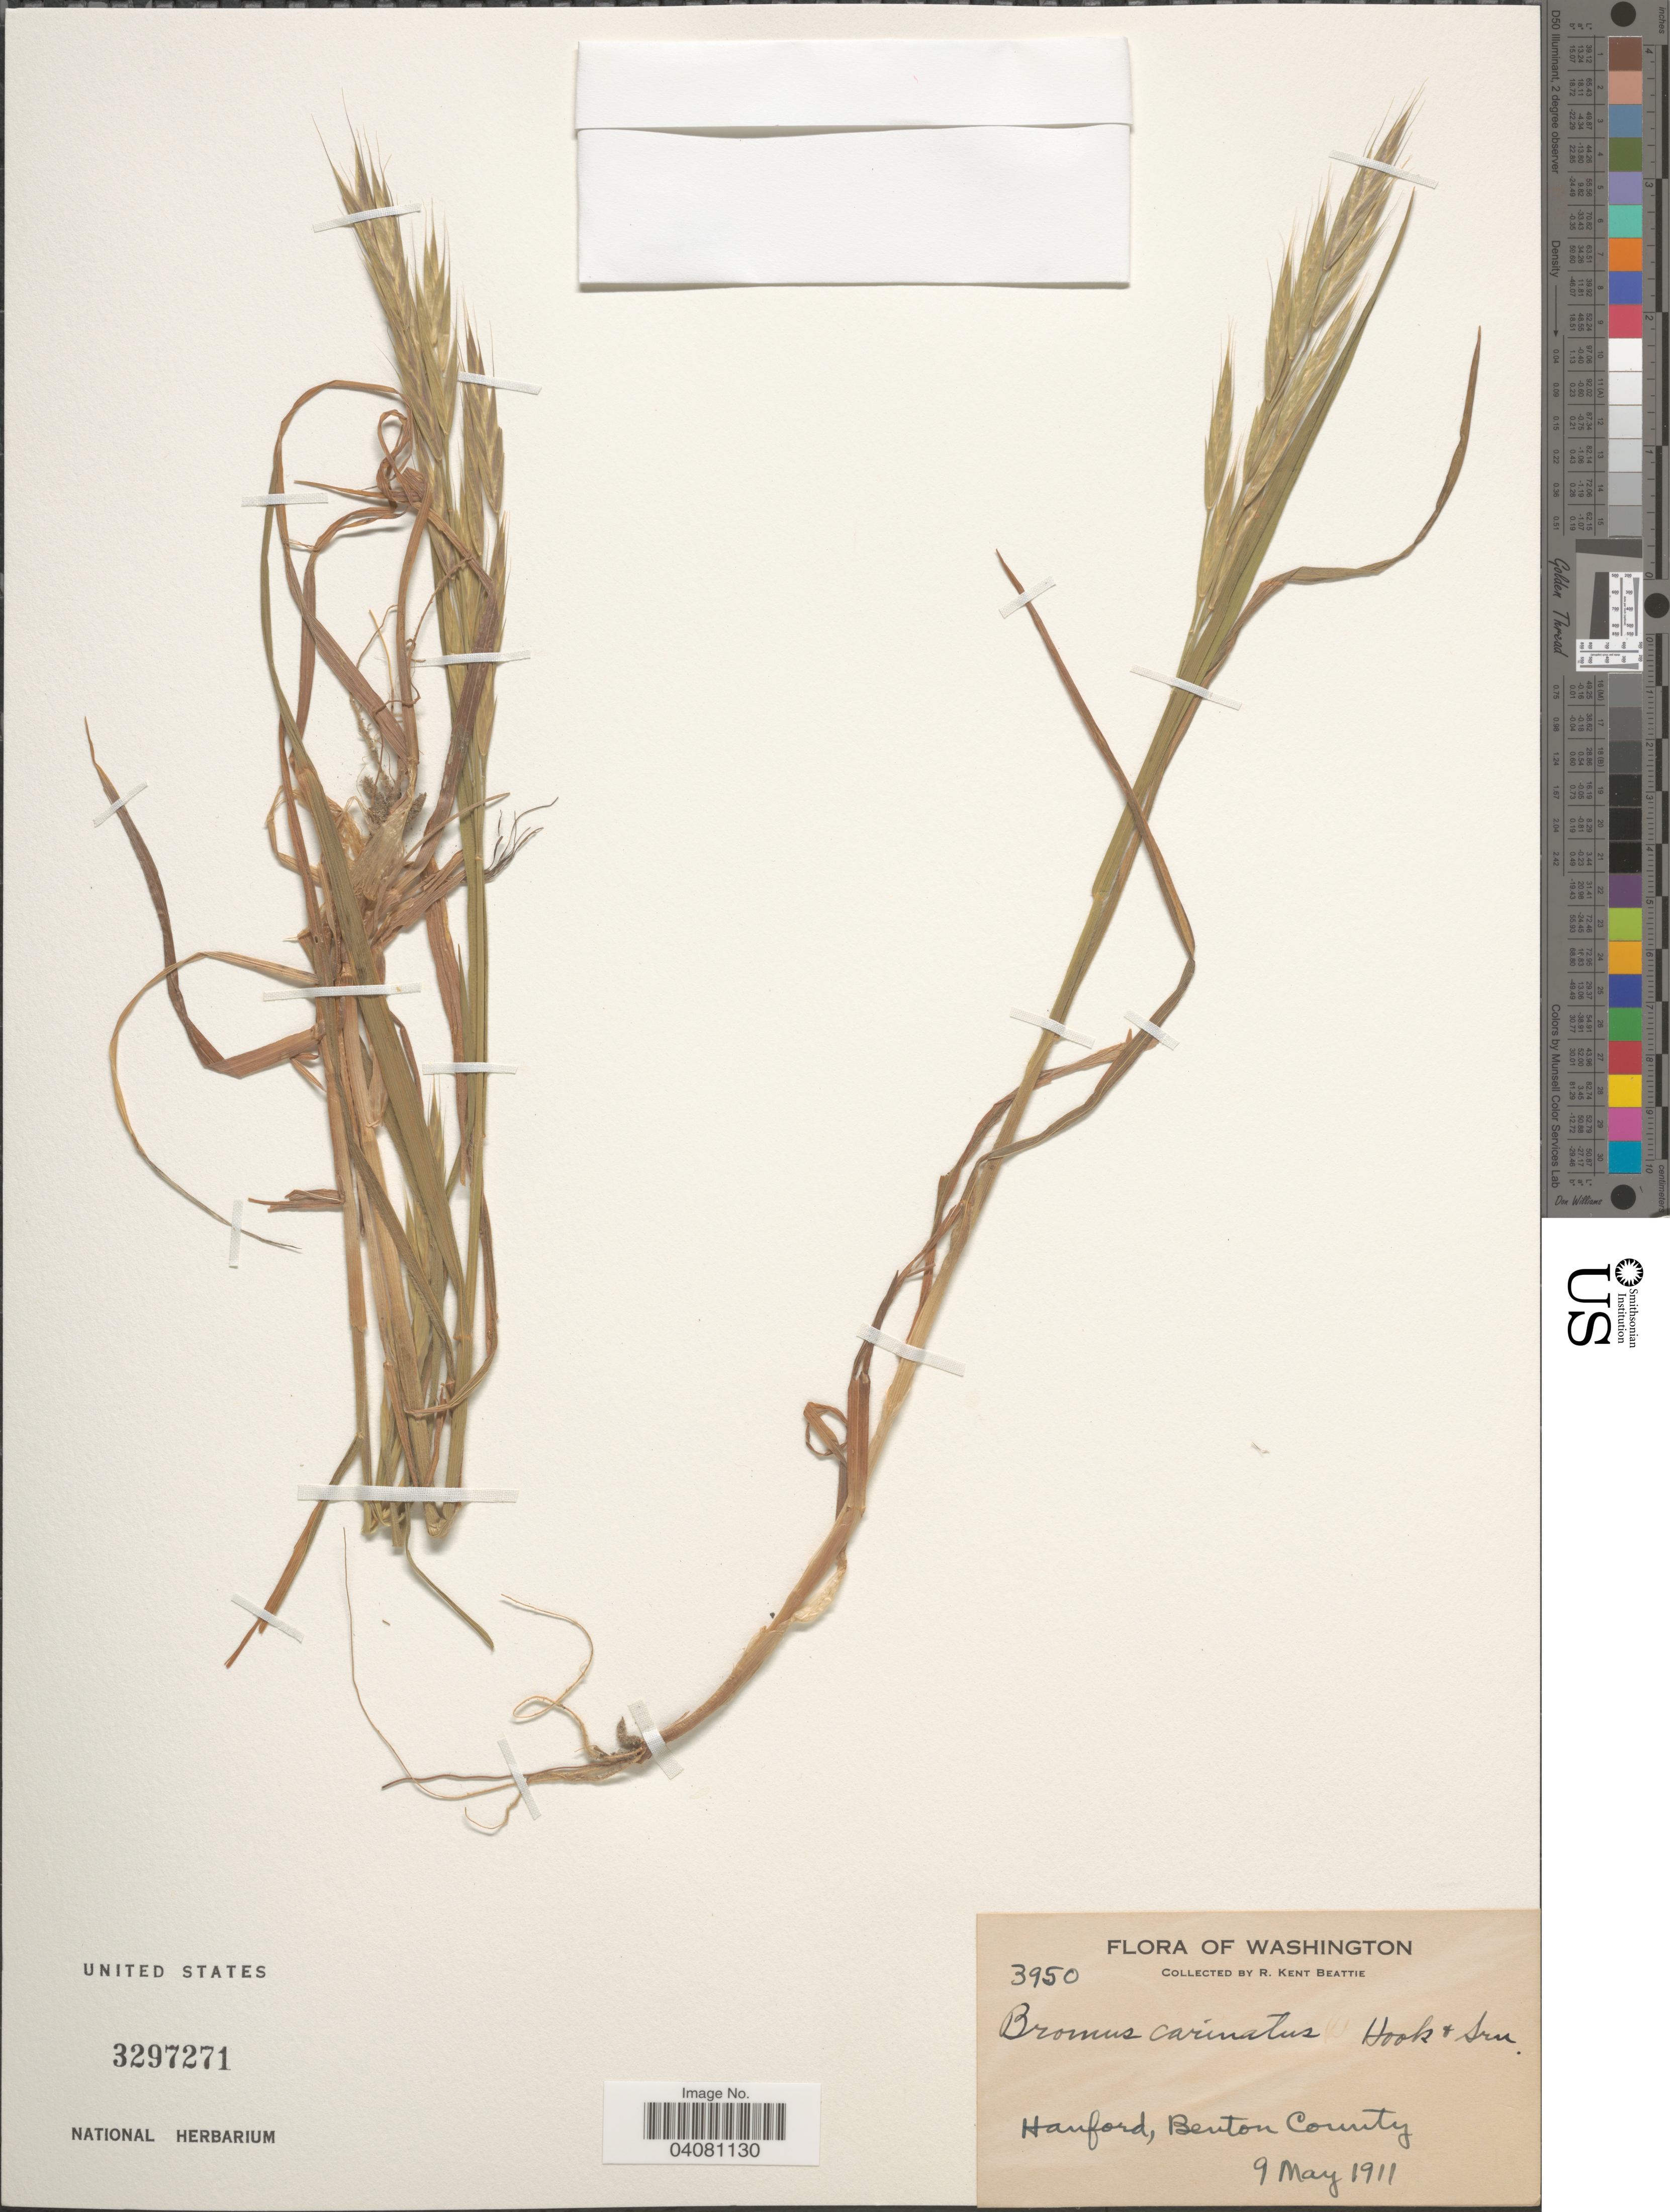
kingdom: Plantae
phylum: Tracheophyta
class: Liliopsida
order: Poales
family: Poaceae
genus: Bromus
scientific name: Bromus carinatus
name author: Hook. & Arn.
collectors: R. K. Beattie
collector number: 3950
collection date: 1911-05-09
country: United States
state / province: Washington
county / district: Benton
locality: Hanford, Benton County.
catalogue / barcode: US 3297271